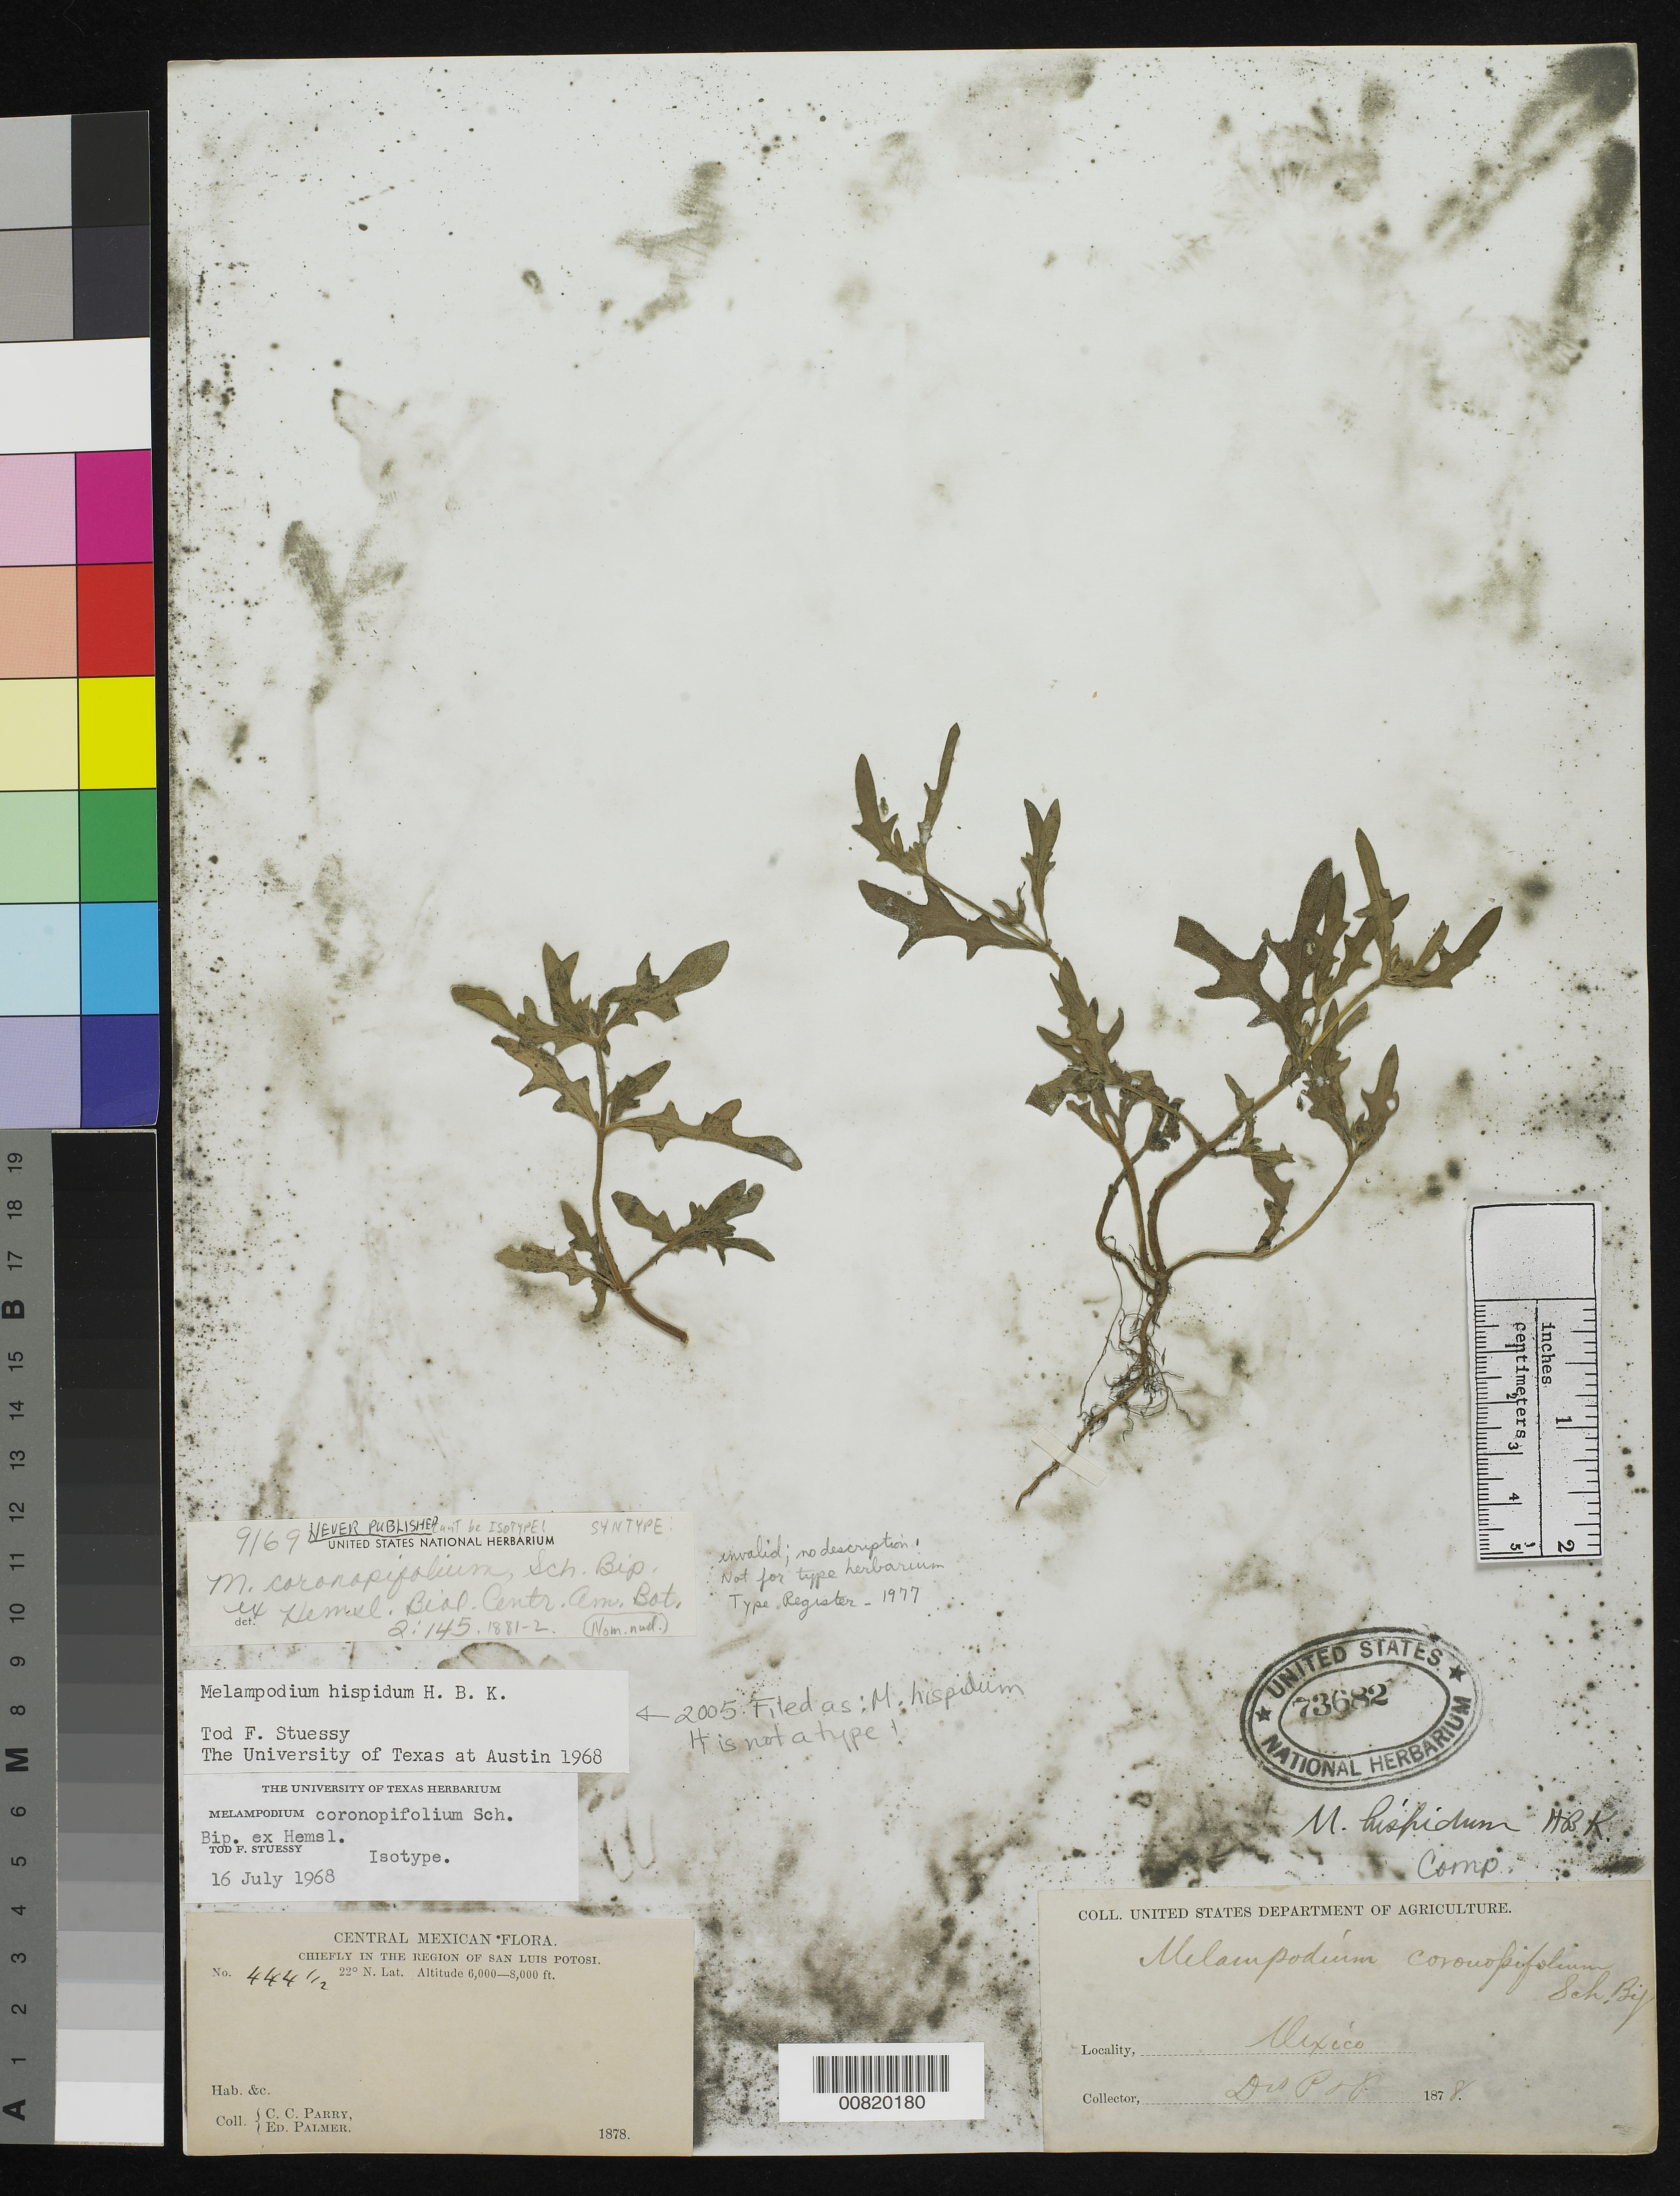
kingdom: Plantae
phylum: Tracheophyta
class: Magnoliopsida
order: Asterales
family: Asteraceae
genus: Melampodium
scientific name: Melampodium hispidum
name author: Kunth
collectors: C. C. Parry & E. Palmer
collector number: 444½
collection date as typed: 1878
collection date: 1878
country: Mexico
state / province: San Luis Potosí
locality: Chiefly in the region of San Luis Potosí.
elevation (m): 1829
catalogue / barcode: US 73682